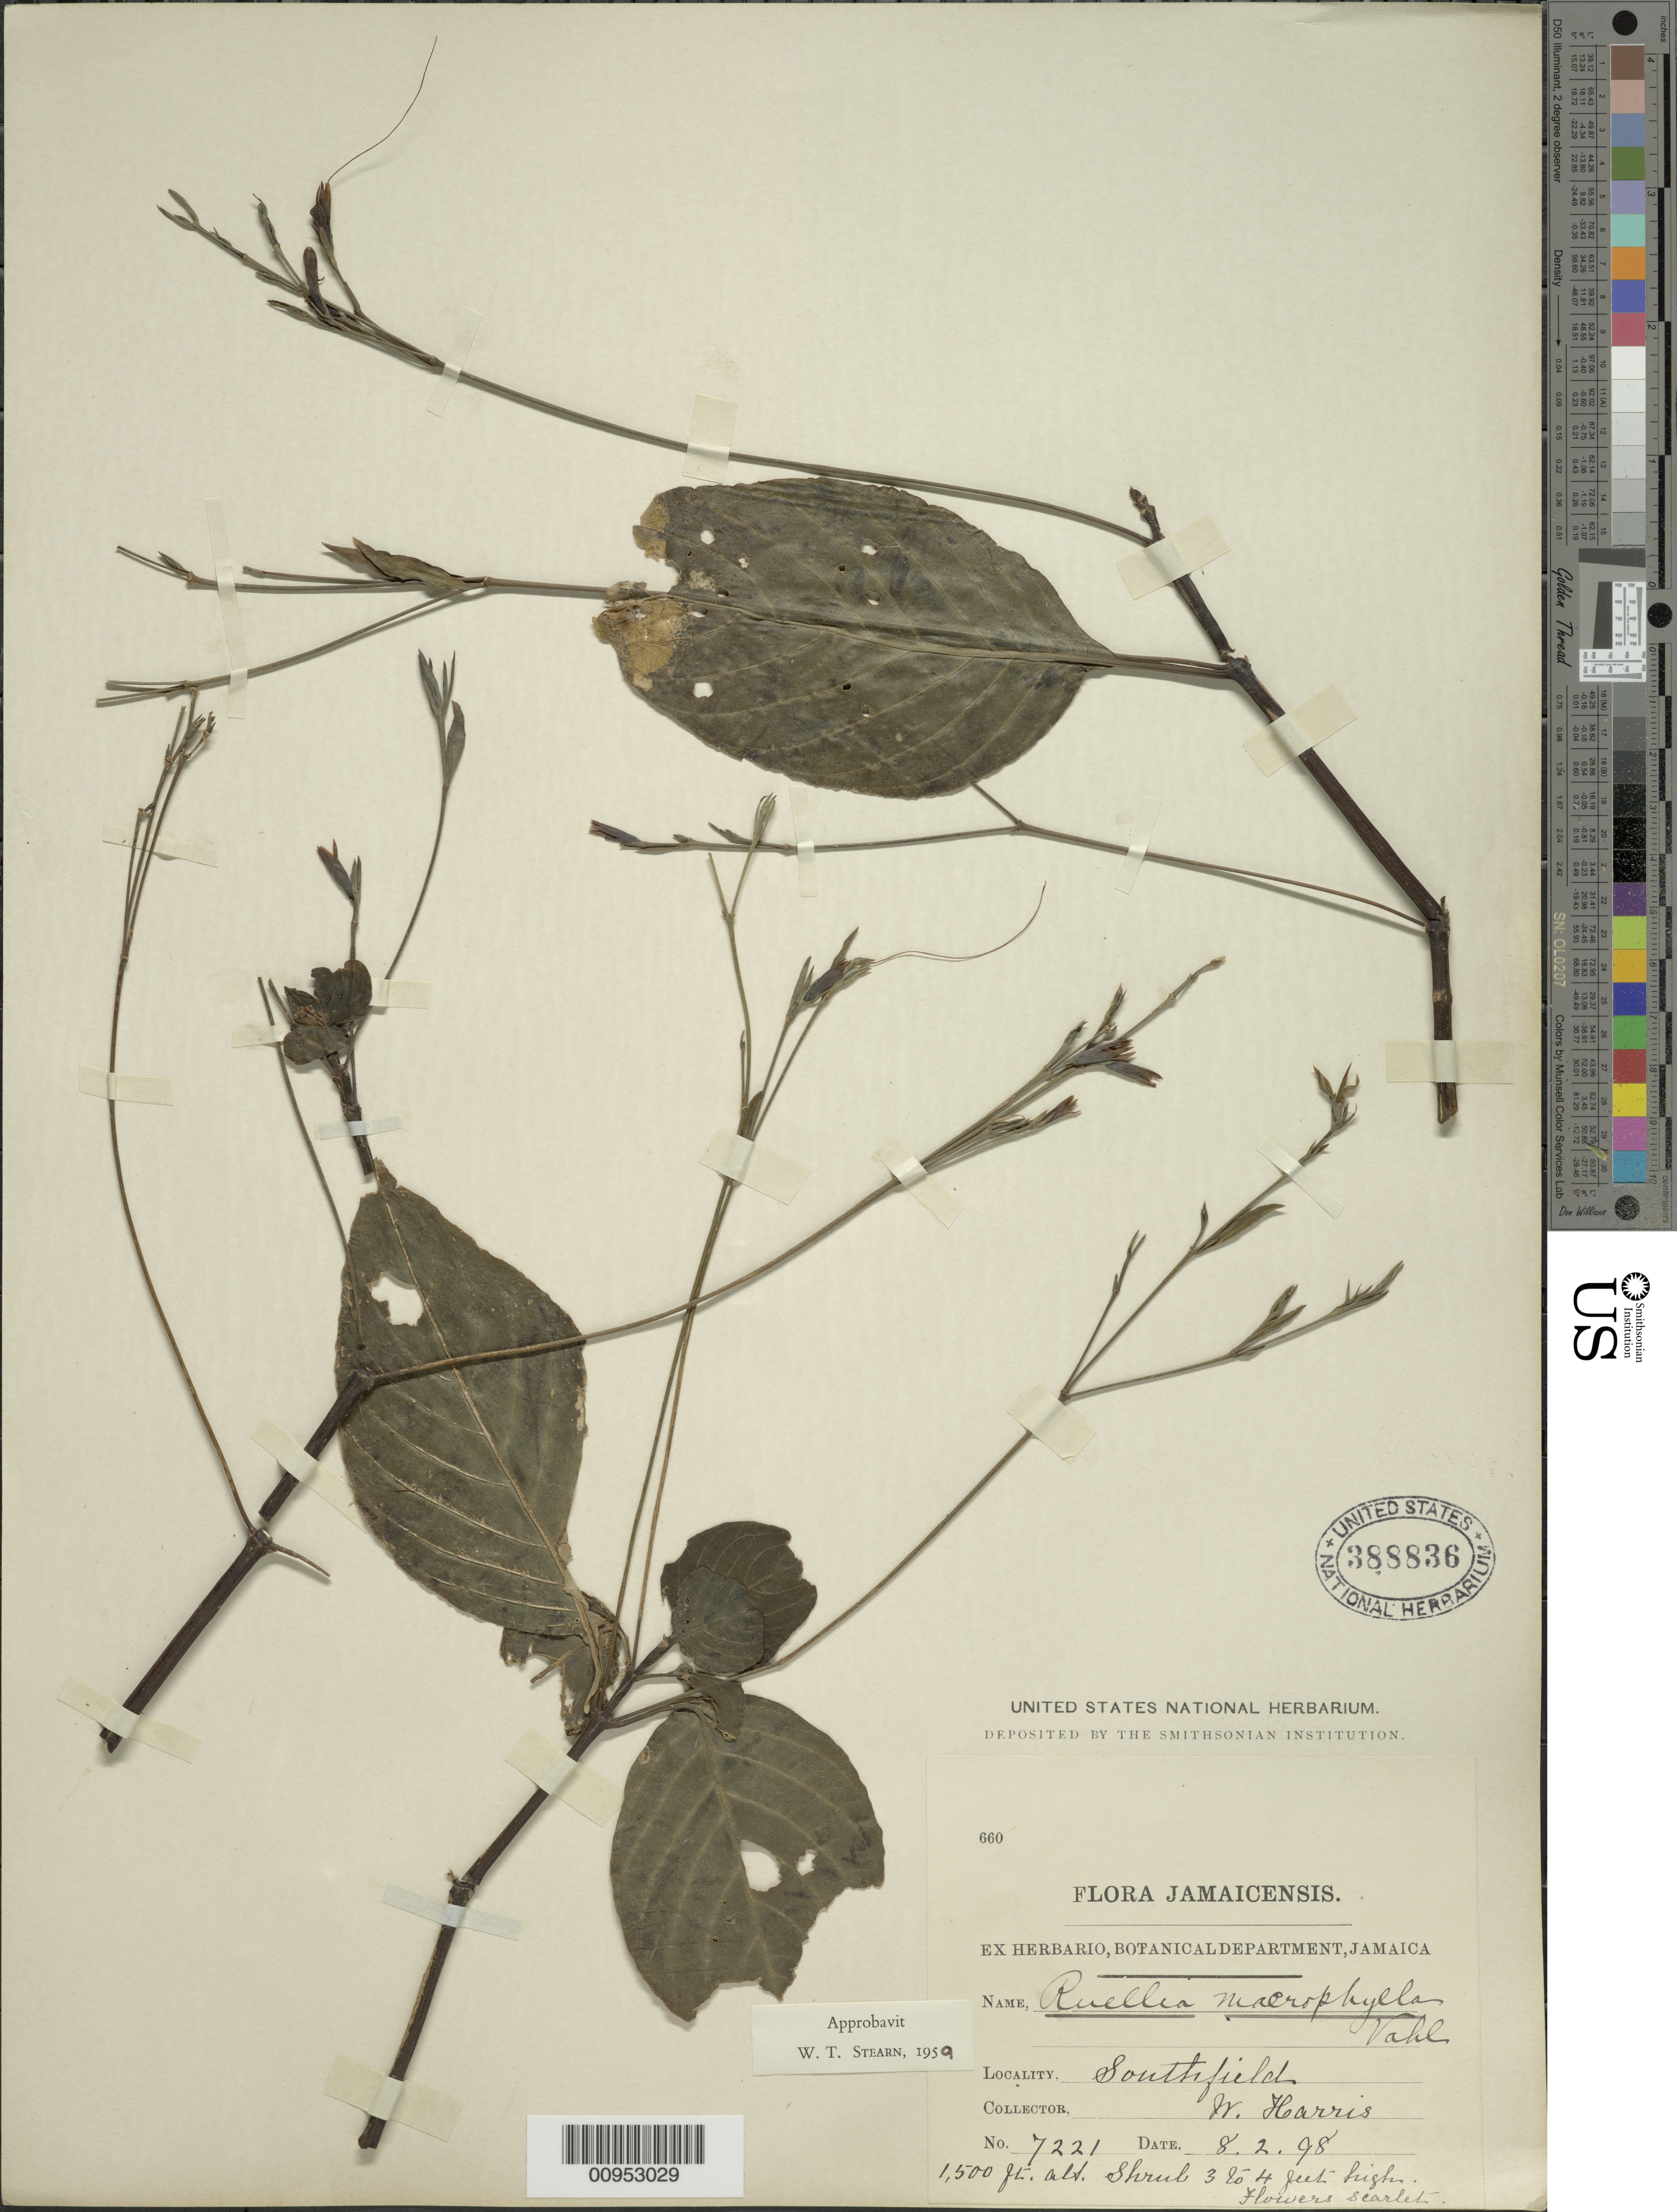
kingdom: Plantae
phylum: Tracheophyta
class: Magnoliopsida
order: Lamiales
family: Acanthaceae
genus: Ruellia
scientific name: Ruellia macrophylla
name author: Vahl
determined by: Stearn, William T.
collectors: W. H. Harris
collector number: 7221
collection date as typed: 08 Feb 1898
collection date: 1898-02-08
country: Jamaica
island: Jamaica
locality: Southfield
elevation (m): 457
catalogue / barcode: US 388836